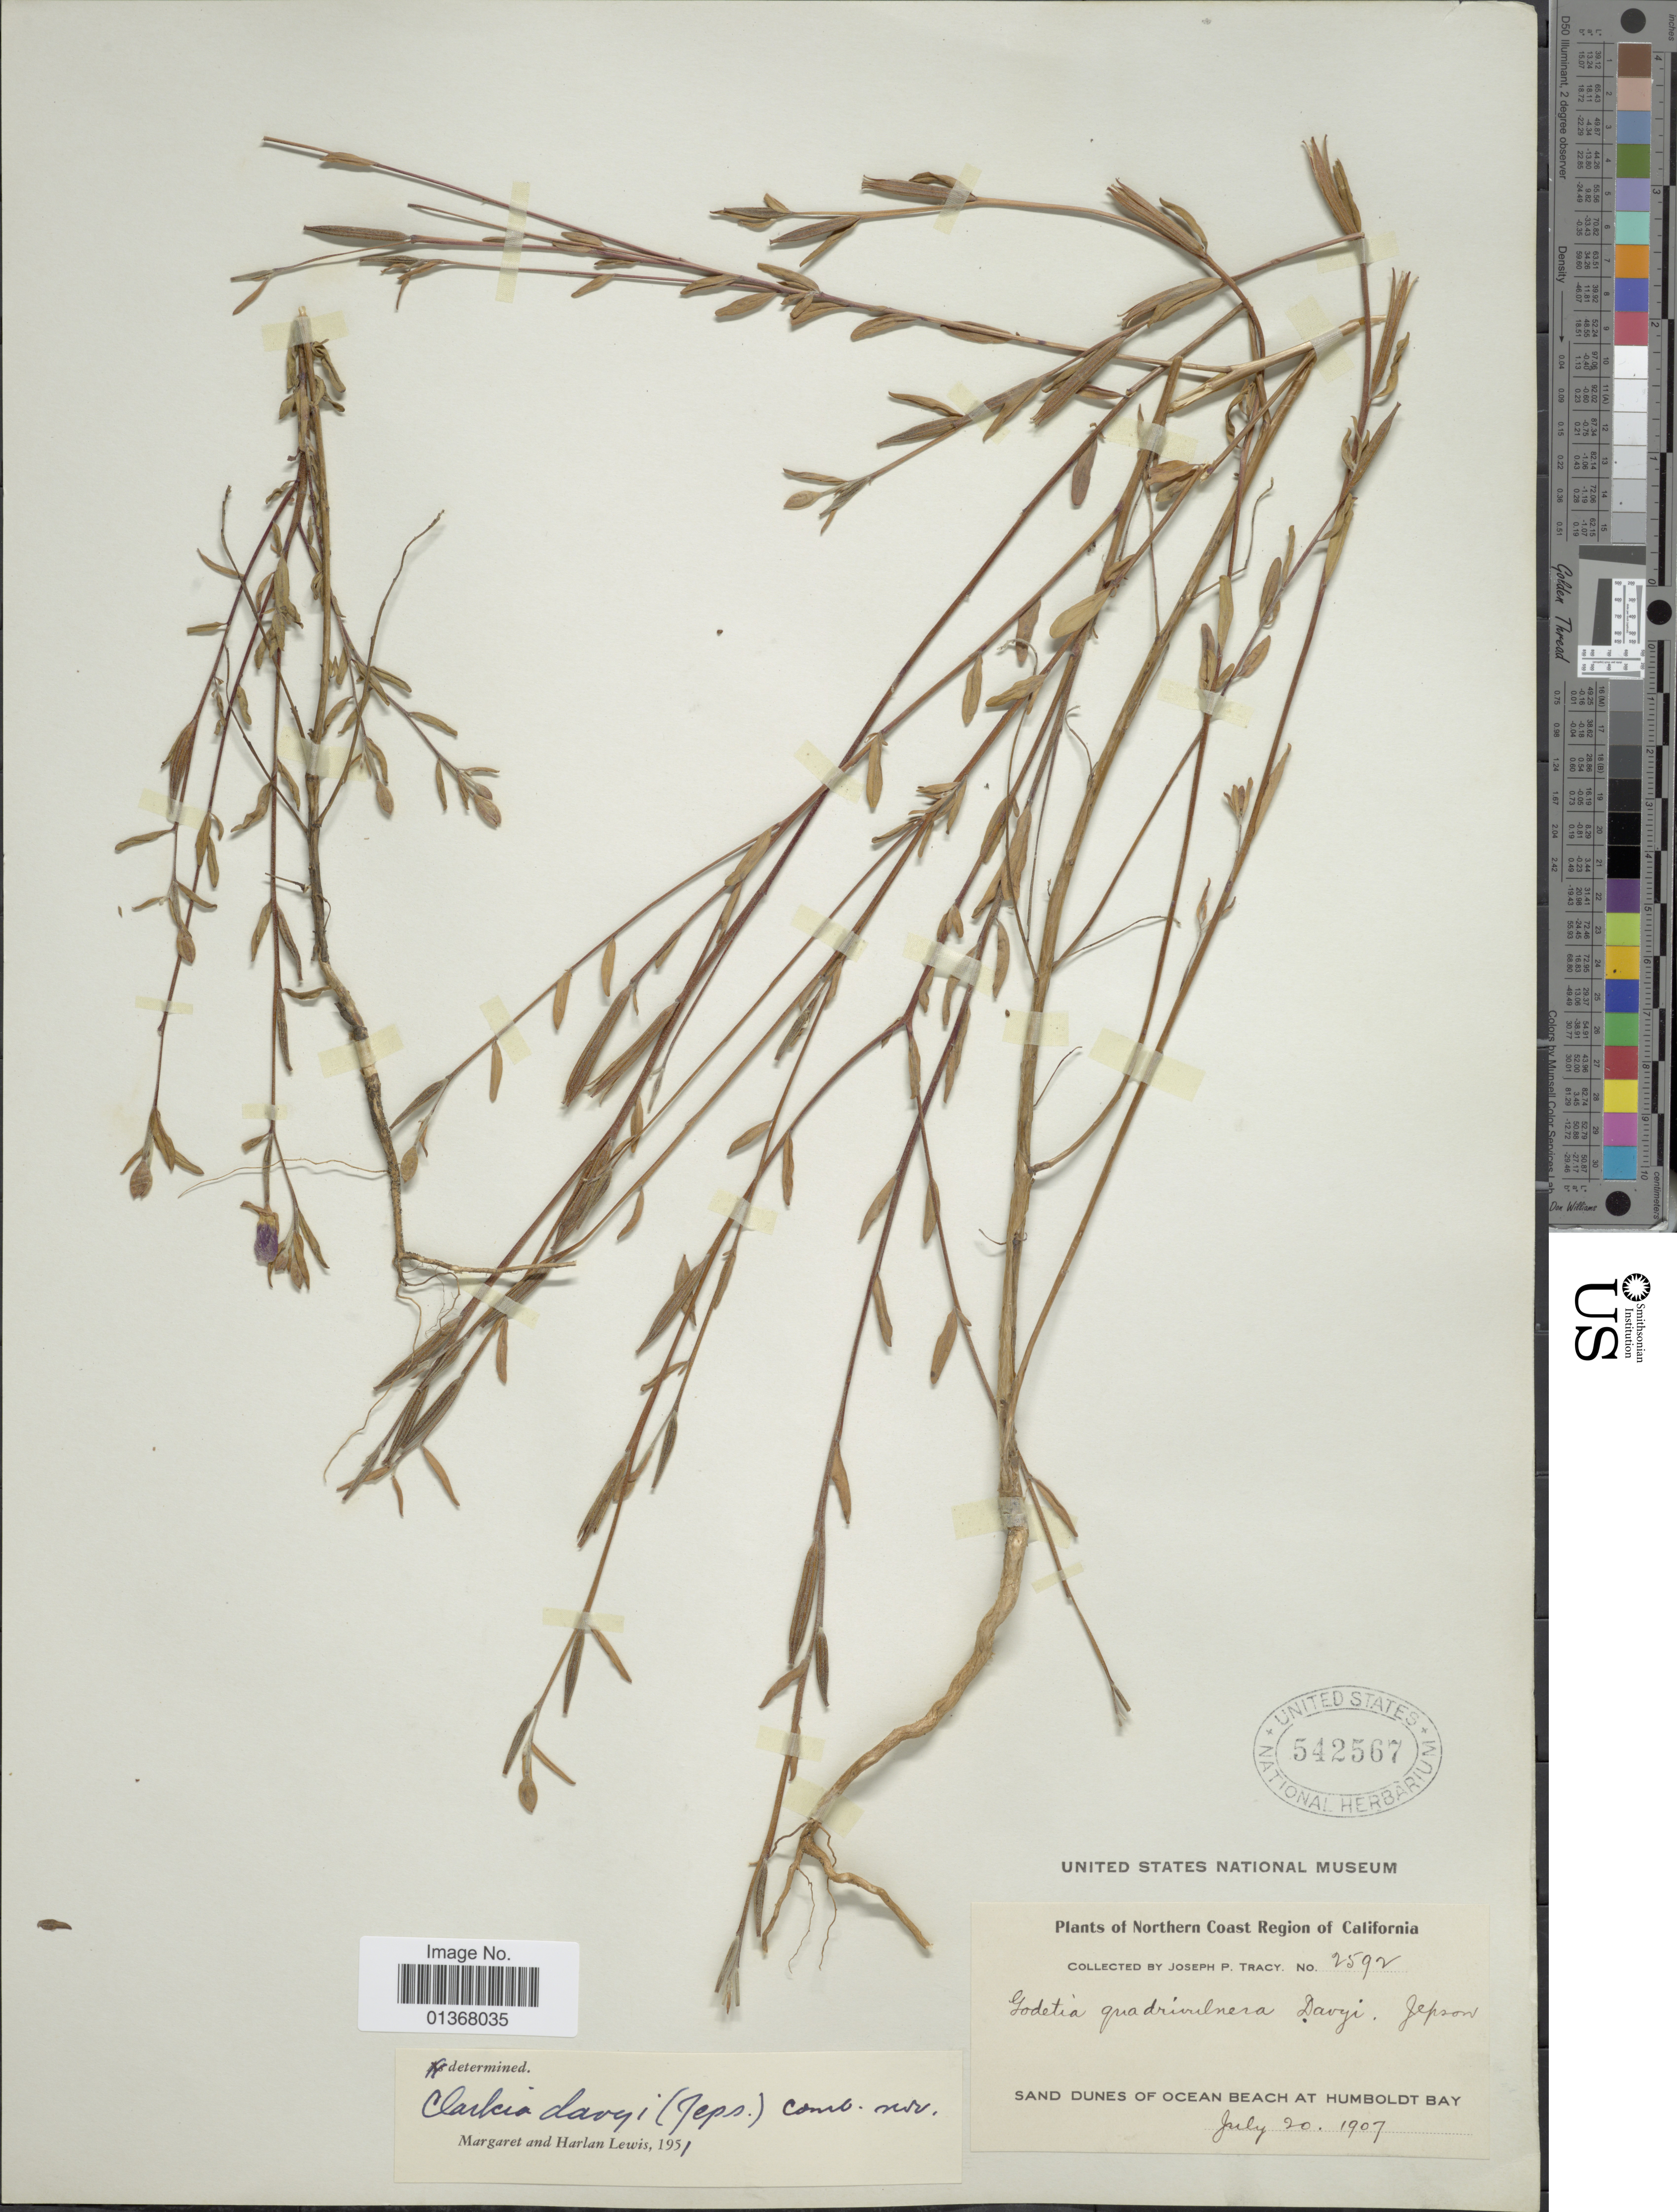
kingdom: Plantae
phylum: Tracheophyta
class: Magnoliopsida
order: Myrtales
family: Onagraceae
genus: Clarkia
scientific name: Clarkia davyi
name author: (Jeps.) F. H. Lewis & M.E. Lewis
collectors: J. Tracy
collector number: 2592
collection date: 1907-07-20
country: United States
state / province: California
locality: Northern Coast Region of California, Sand dunes of Ocean Beach at Humboldt Bay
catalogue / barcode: US 542567